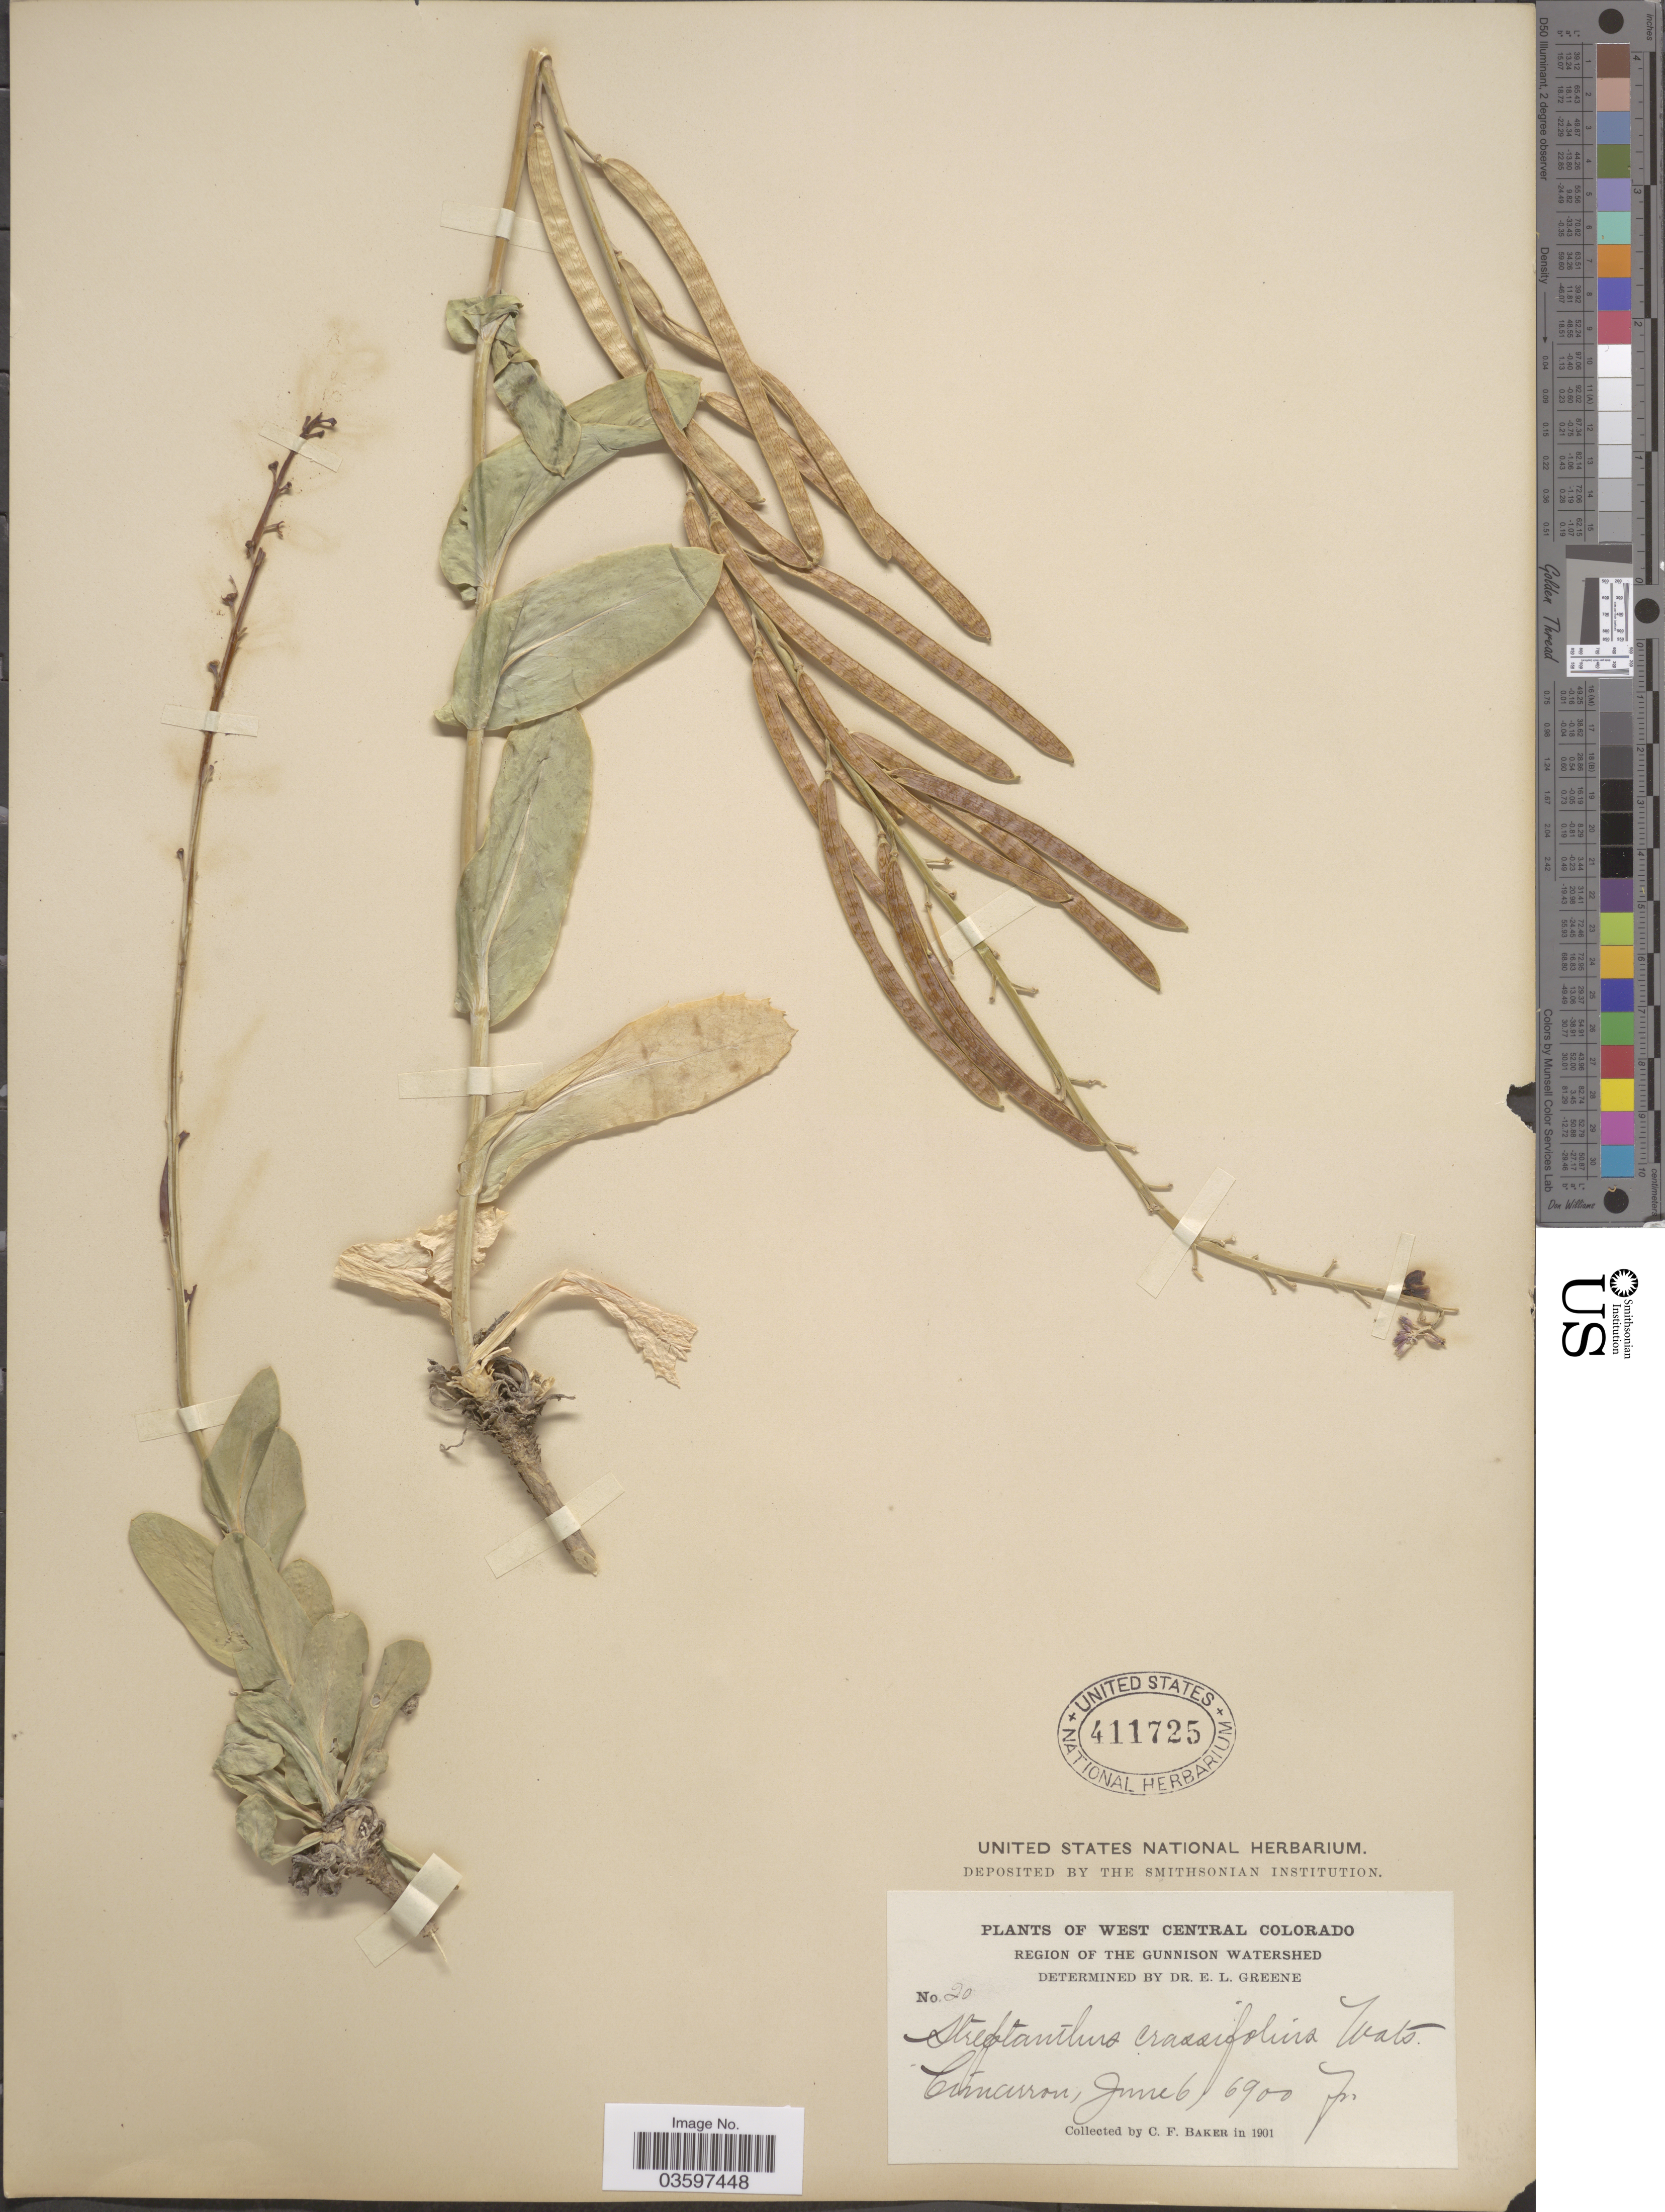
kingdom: Plantae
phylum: Tracheophyta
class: Magnoliopsida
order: Brassicales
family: Brassicaceae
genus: Streptanthus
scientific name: Streptanthus cordatus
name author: Nutt. ex Torr. & A. Gray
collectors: C. F. Baker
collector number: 20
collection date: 1901-06-06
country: United States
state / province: Colorado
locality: West Central Colorado. Region of The Gunnison Watershed. Cimarron.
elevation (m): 2103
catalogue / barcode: US 411725